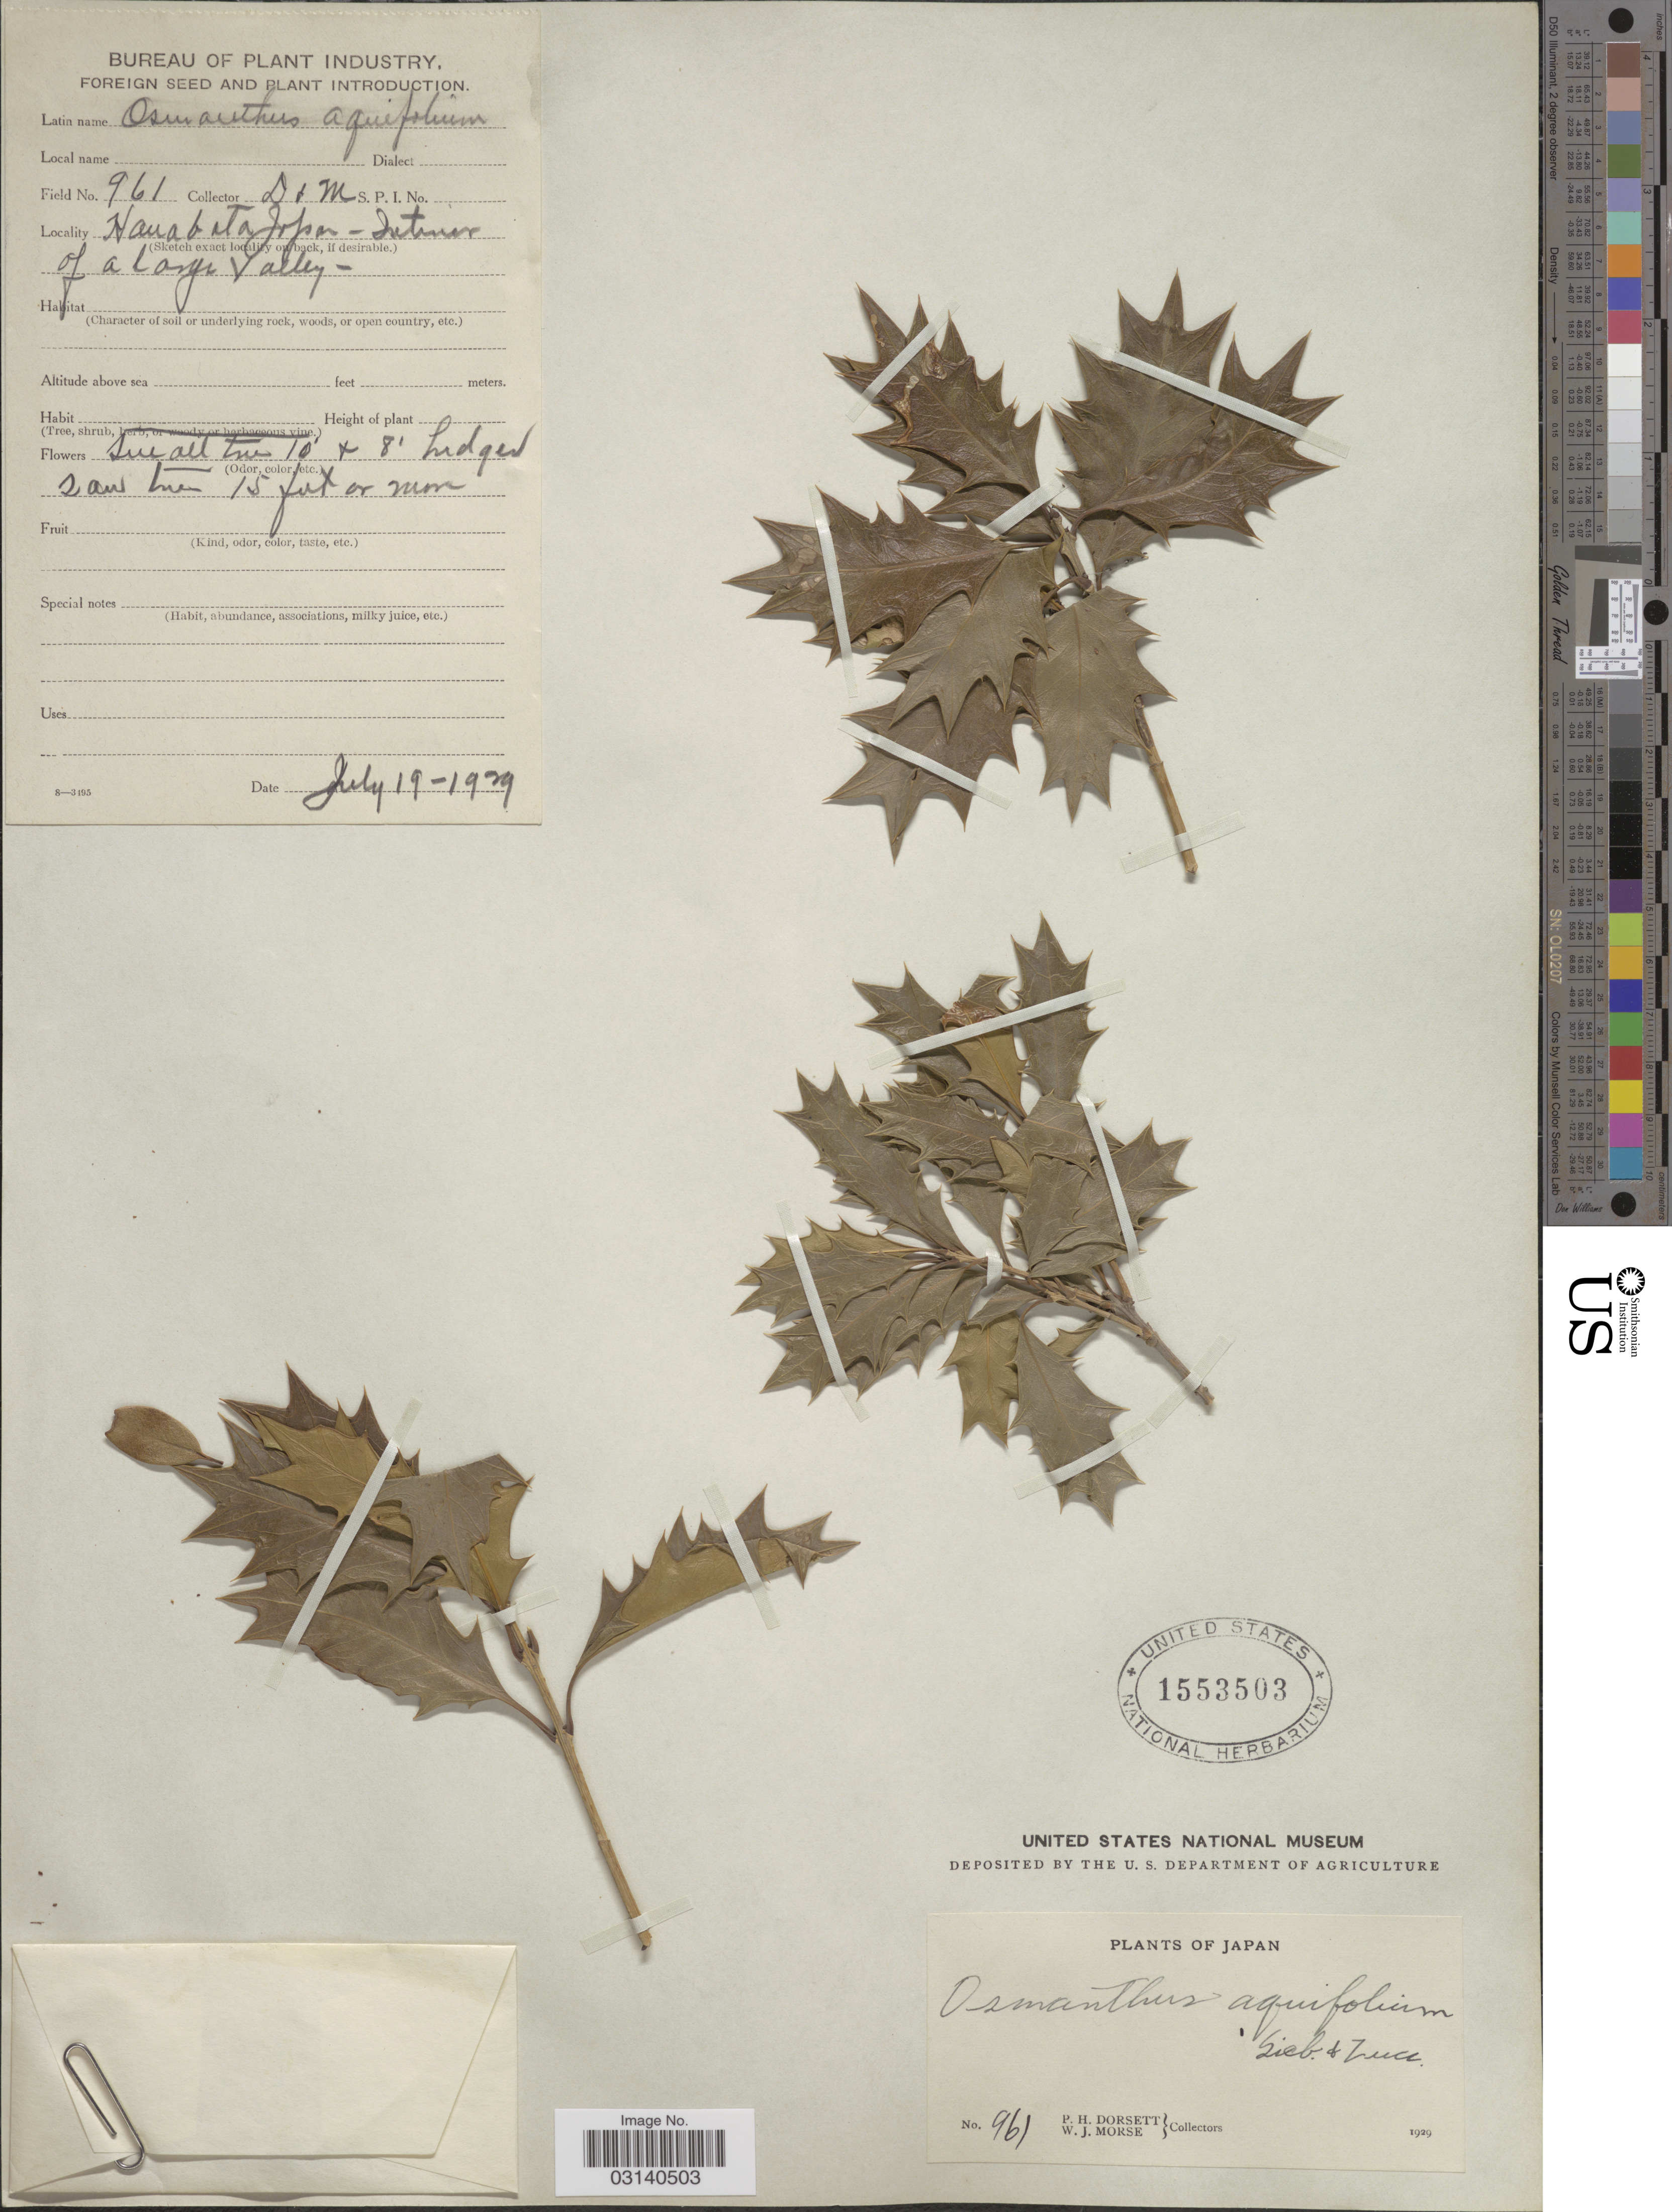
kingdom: Plantae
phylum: Tracheophyta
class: Magnoliopsida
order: Lamiales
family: Oleaceae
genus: Osmanthus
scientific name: Osmanthus aquifolium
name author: (Siebold & Zucc.) J. Dix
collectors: P. H. Dorsett & W. J. Morse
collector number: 961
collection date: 1929-07-19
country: Japan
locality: Hanabata Japan - Interior of a large Valley.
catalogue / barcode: US 1553503